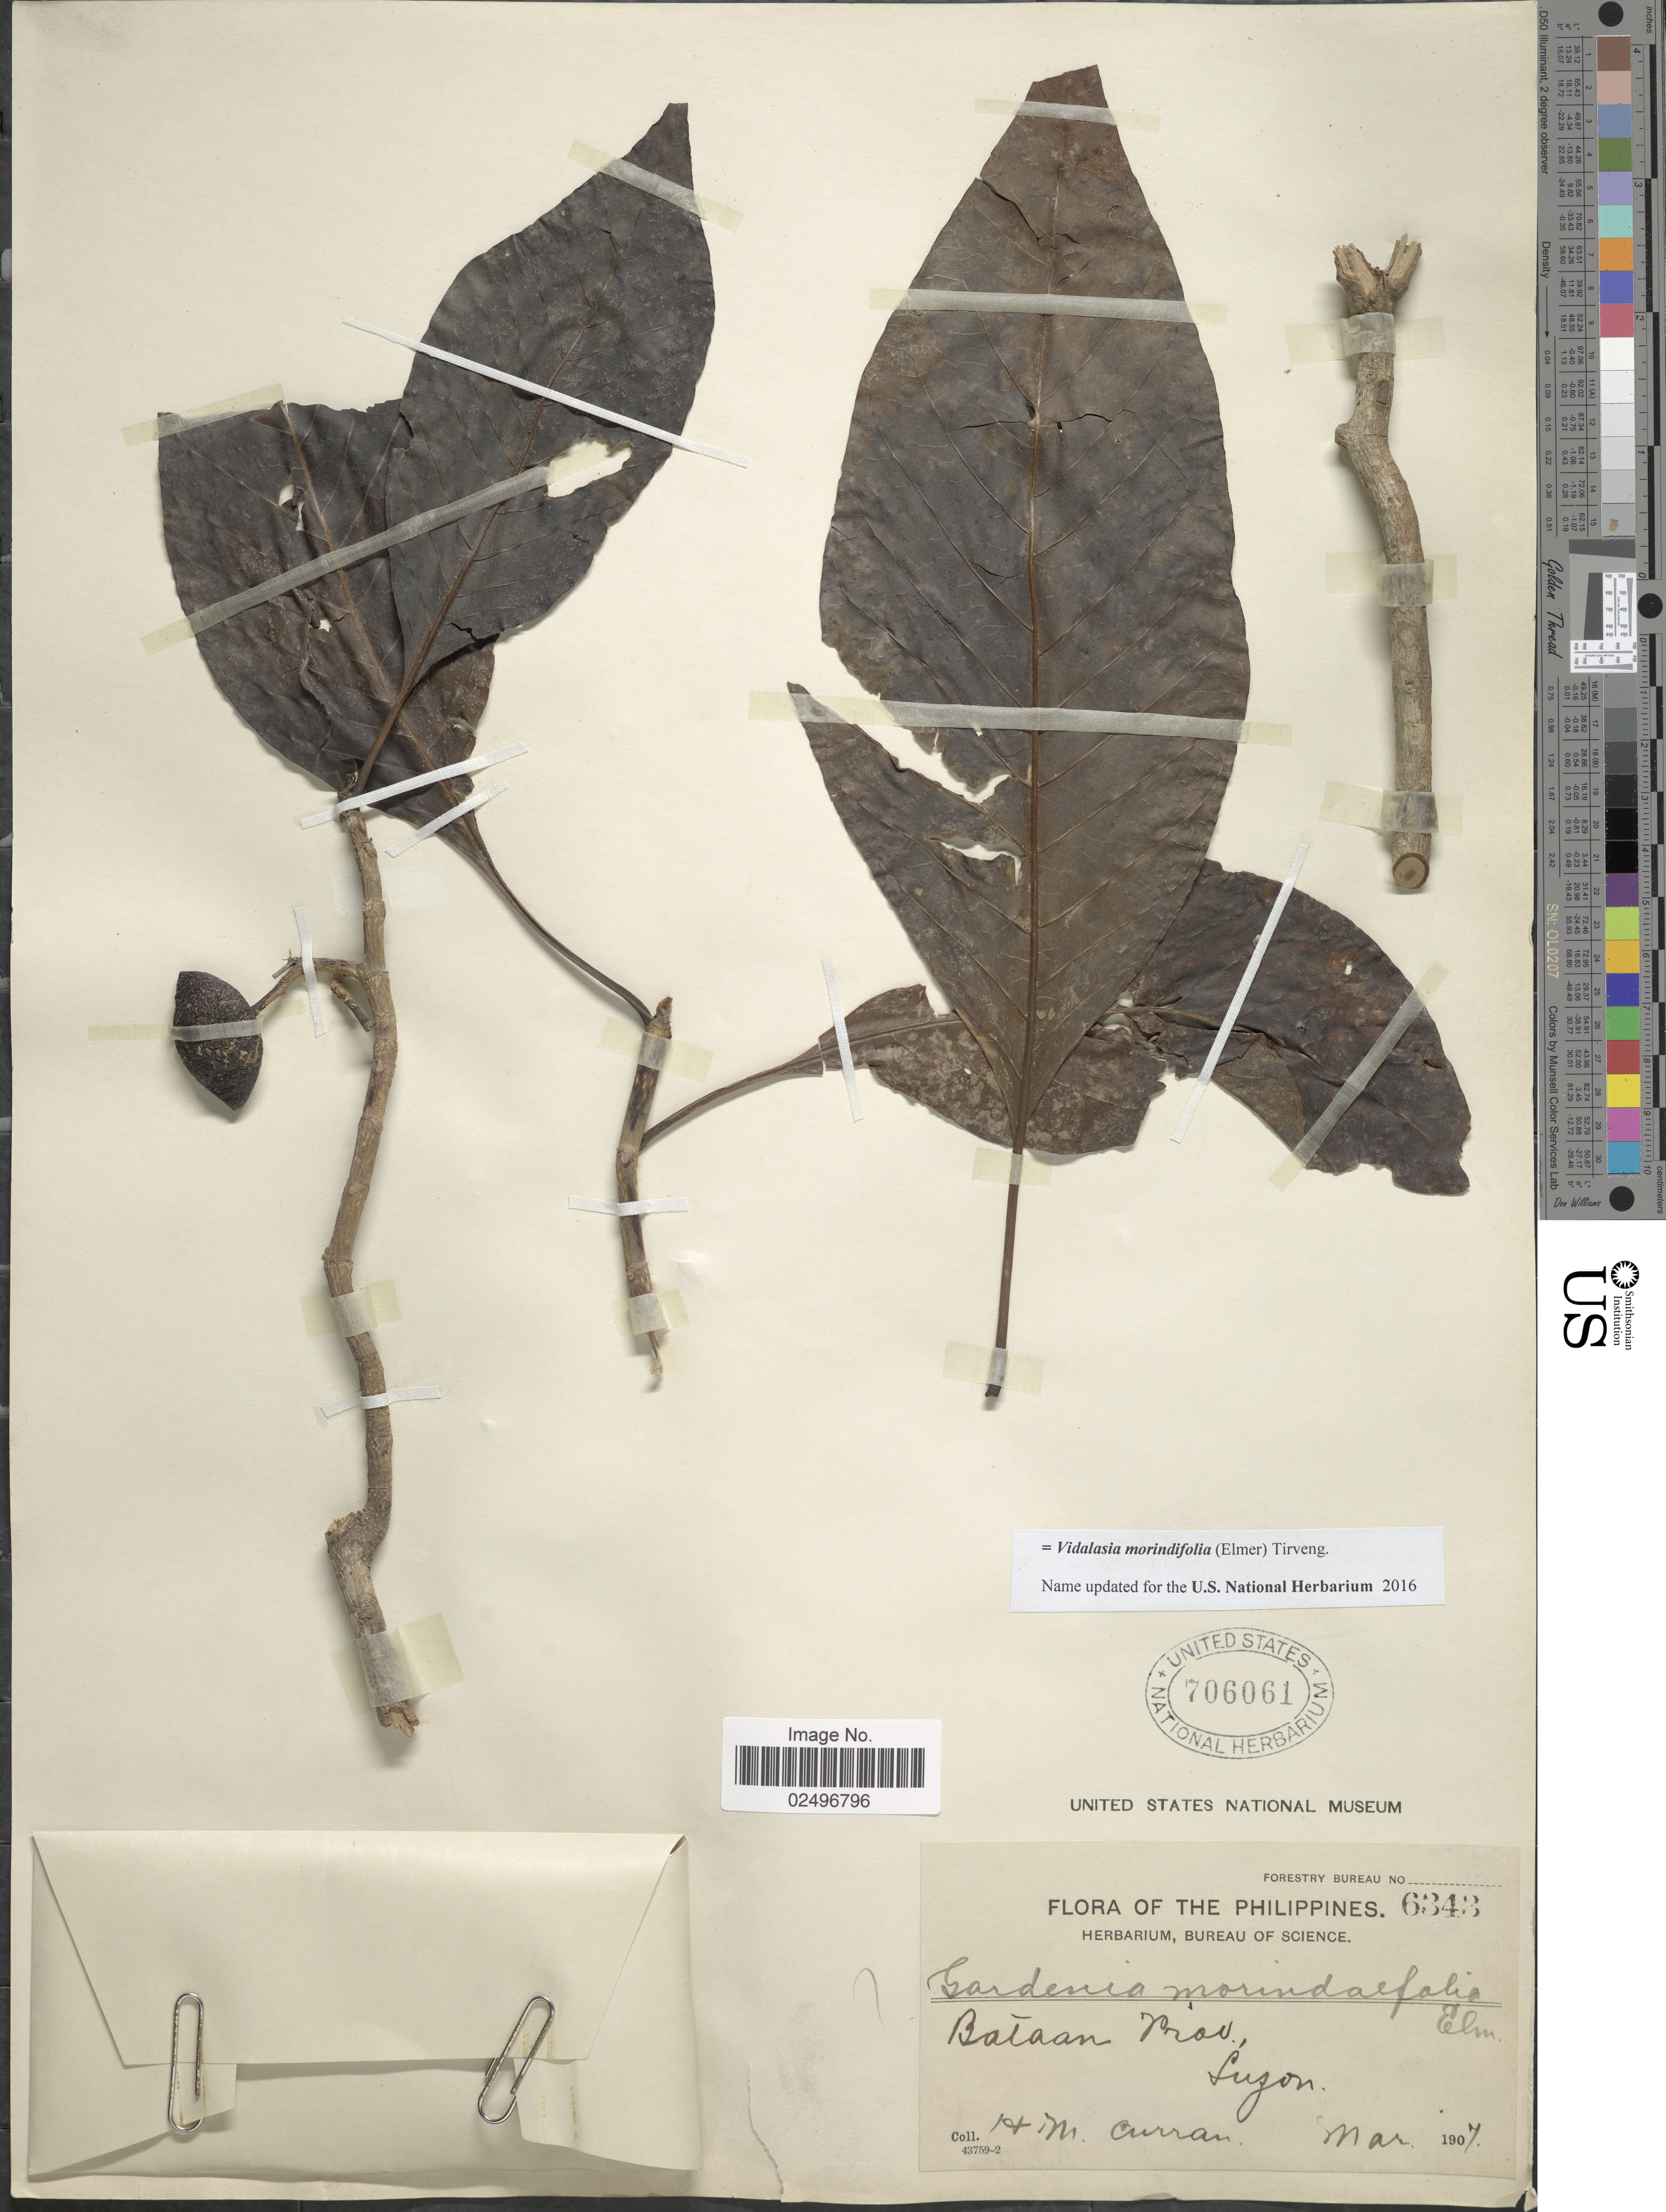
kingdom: Plantae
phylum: Tracheophyta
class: Magnoliopsida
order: Gentianales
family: Rubiaceae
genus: Vidalasia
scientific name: Vidalasia morindifolia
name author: (Elmer) Tirveng.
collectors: H. M. Curran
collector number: Forestry Bureau 6343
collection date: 1907-03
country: Philippines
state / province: Cagayan Valley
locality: Bataan Prov., Luzon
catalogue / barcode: US 706061